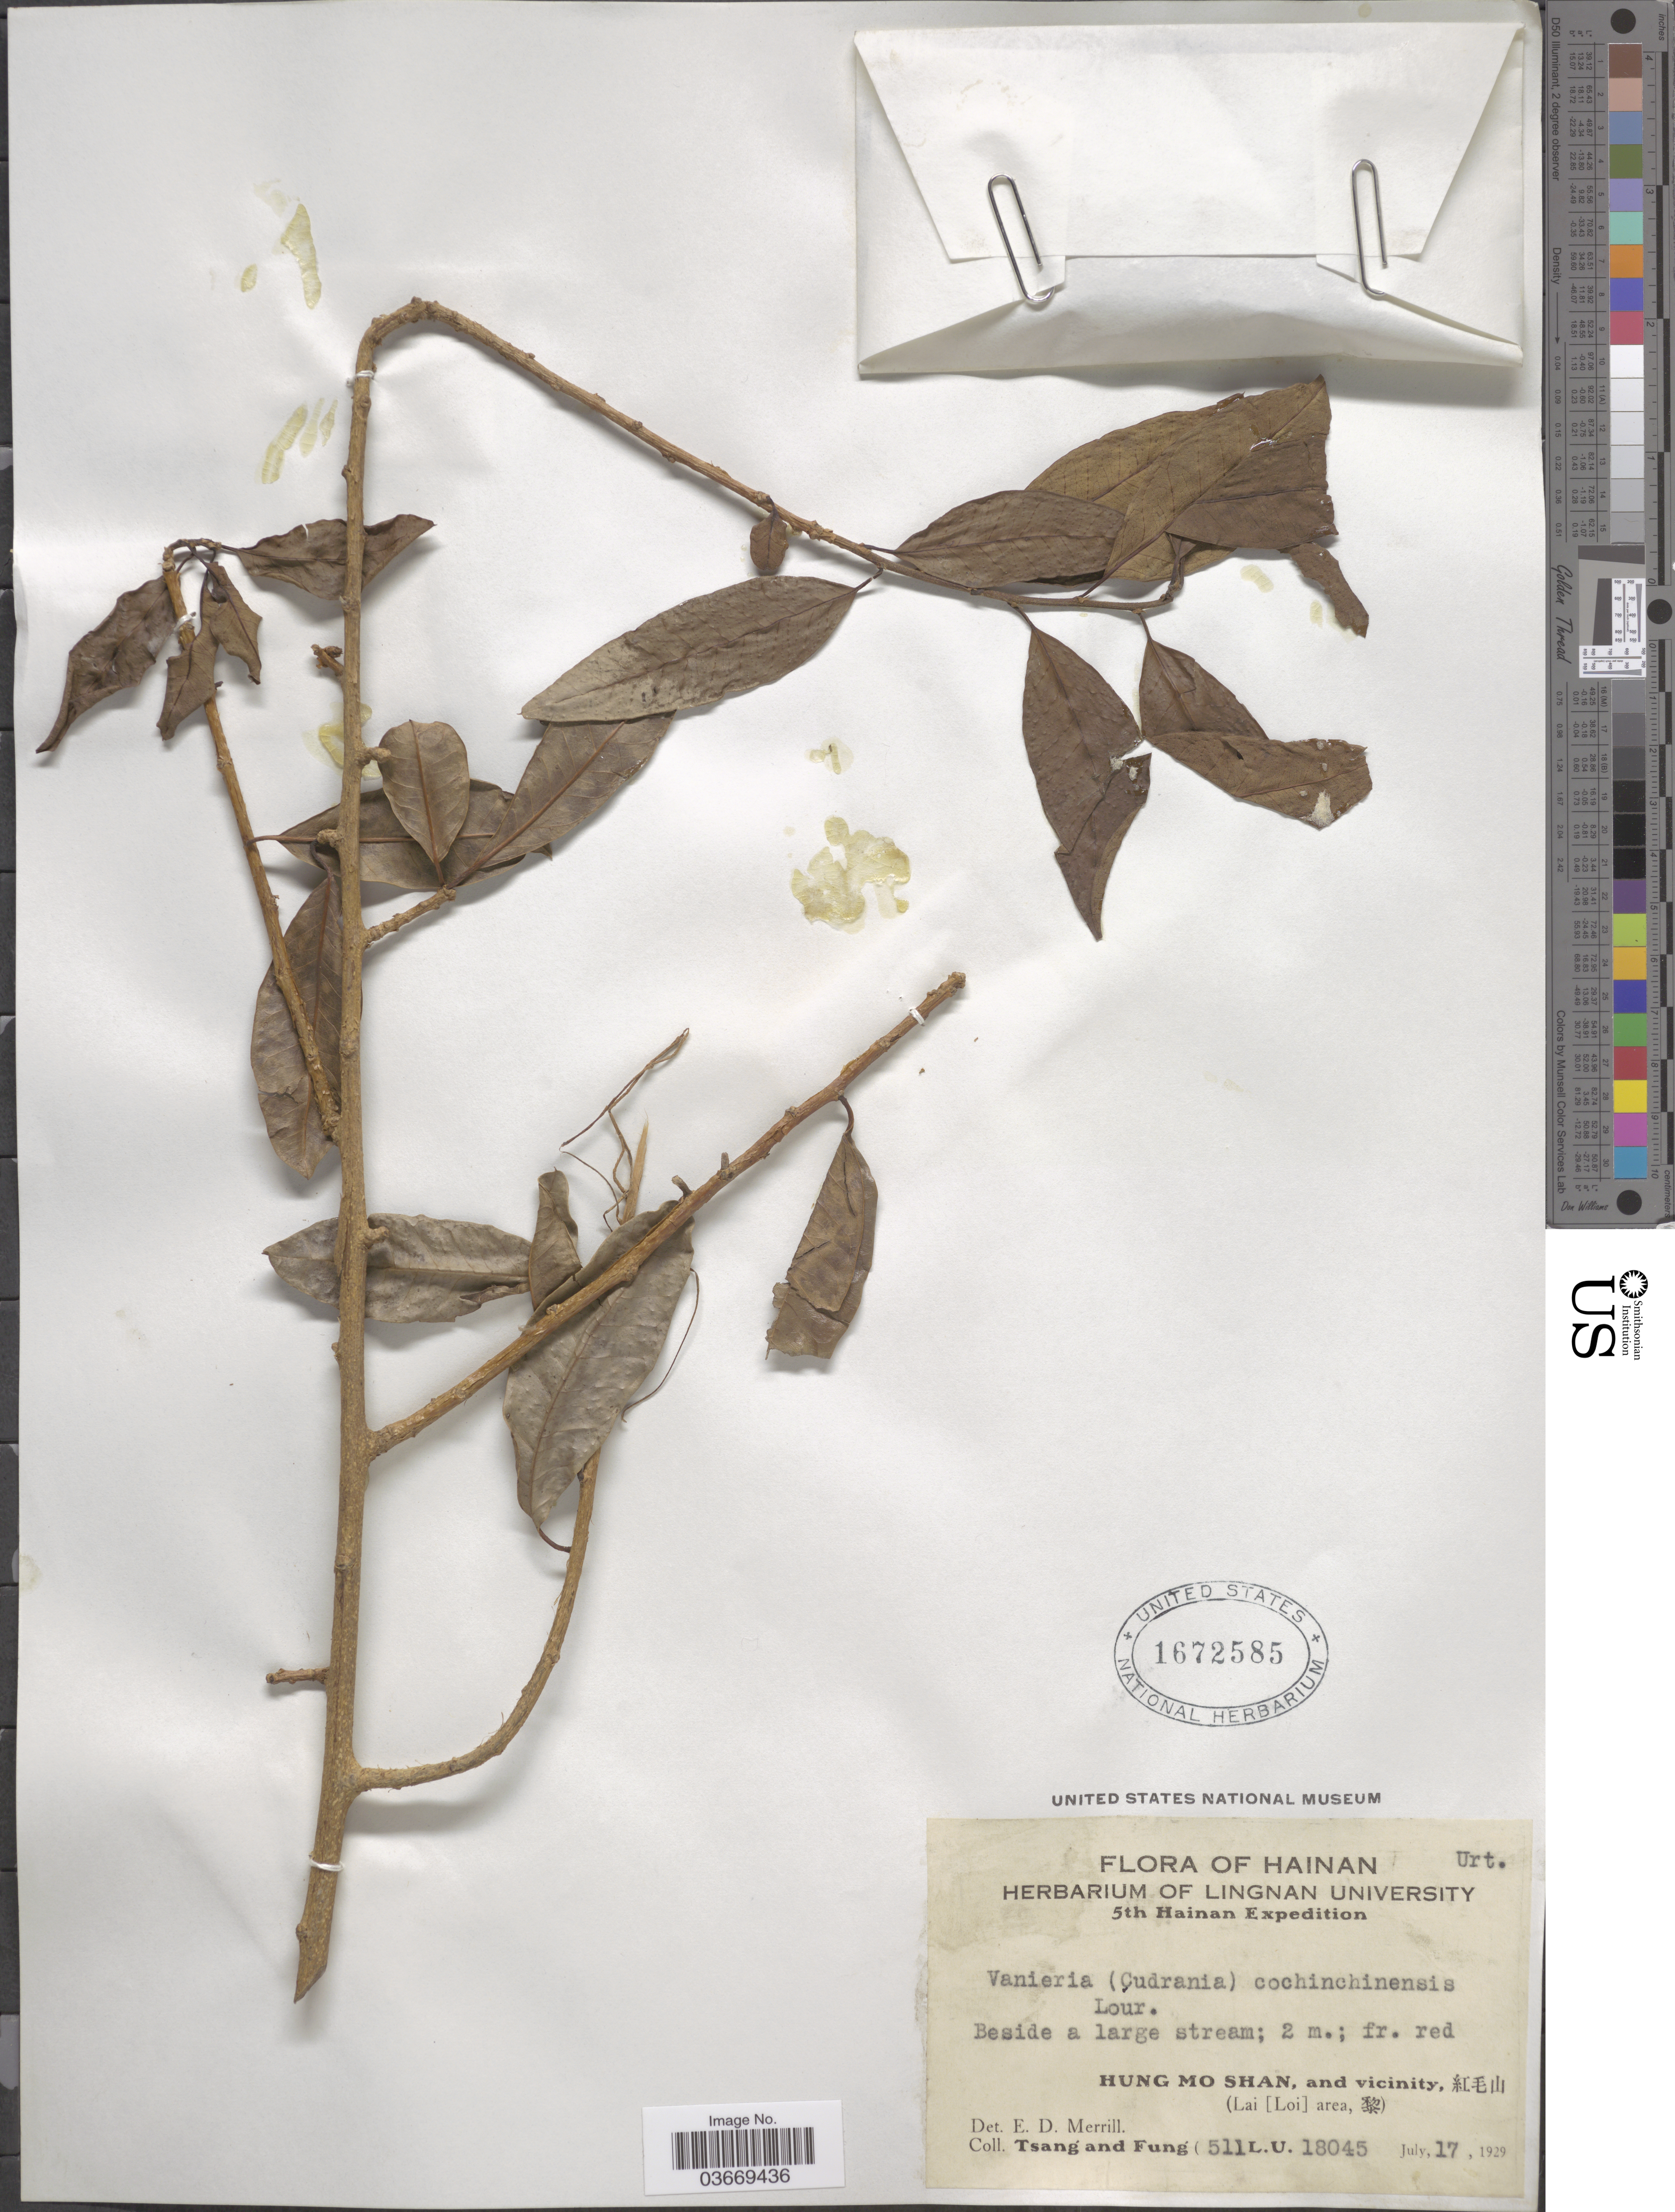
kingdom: Plantae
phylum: Tracheophyta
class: Magnoliopsida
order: Rosales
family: Moraceae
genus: Maclura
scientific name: Maclura cochinchinensis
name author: (Lour.) Corner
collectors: -- Tsang & Fung, --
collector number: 511L.U.18045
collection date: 1929-07-17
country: China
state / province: Hainan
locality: Hung Mo Shan, and vicinity, X. (Lai [Loi] area, X).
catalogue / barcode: US 1672585